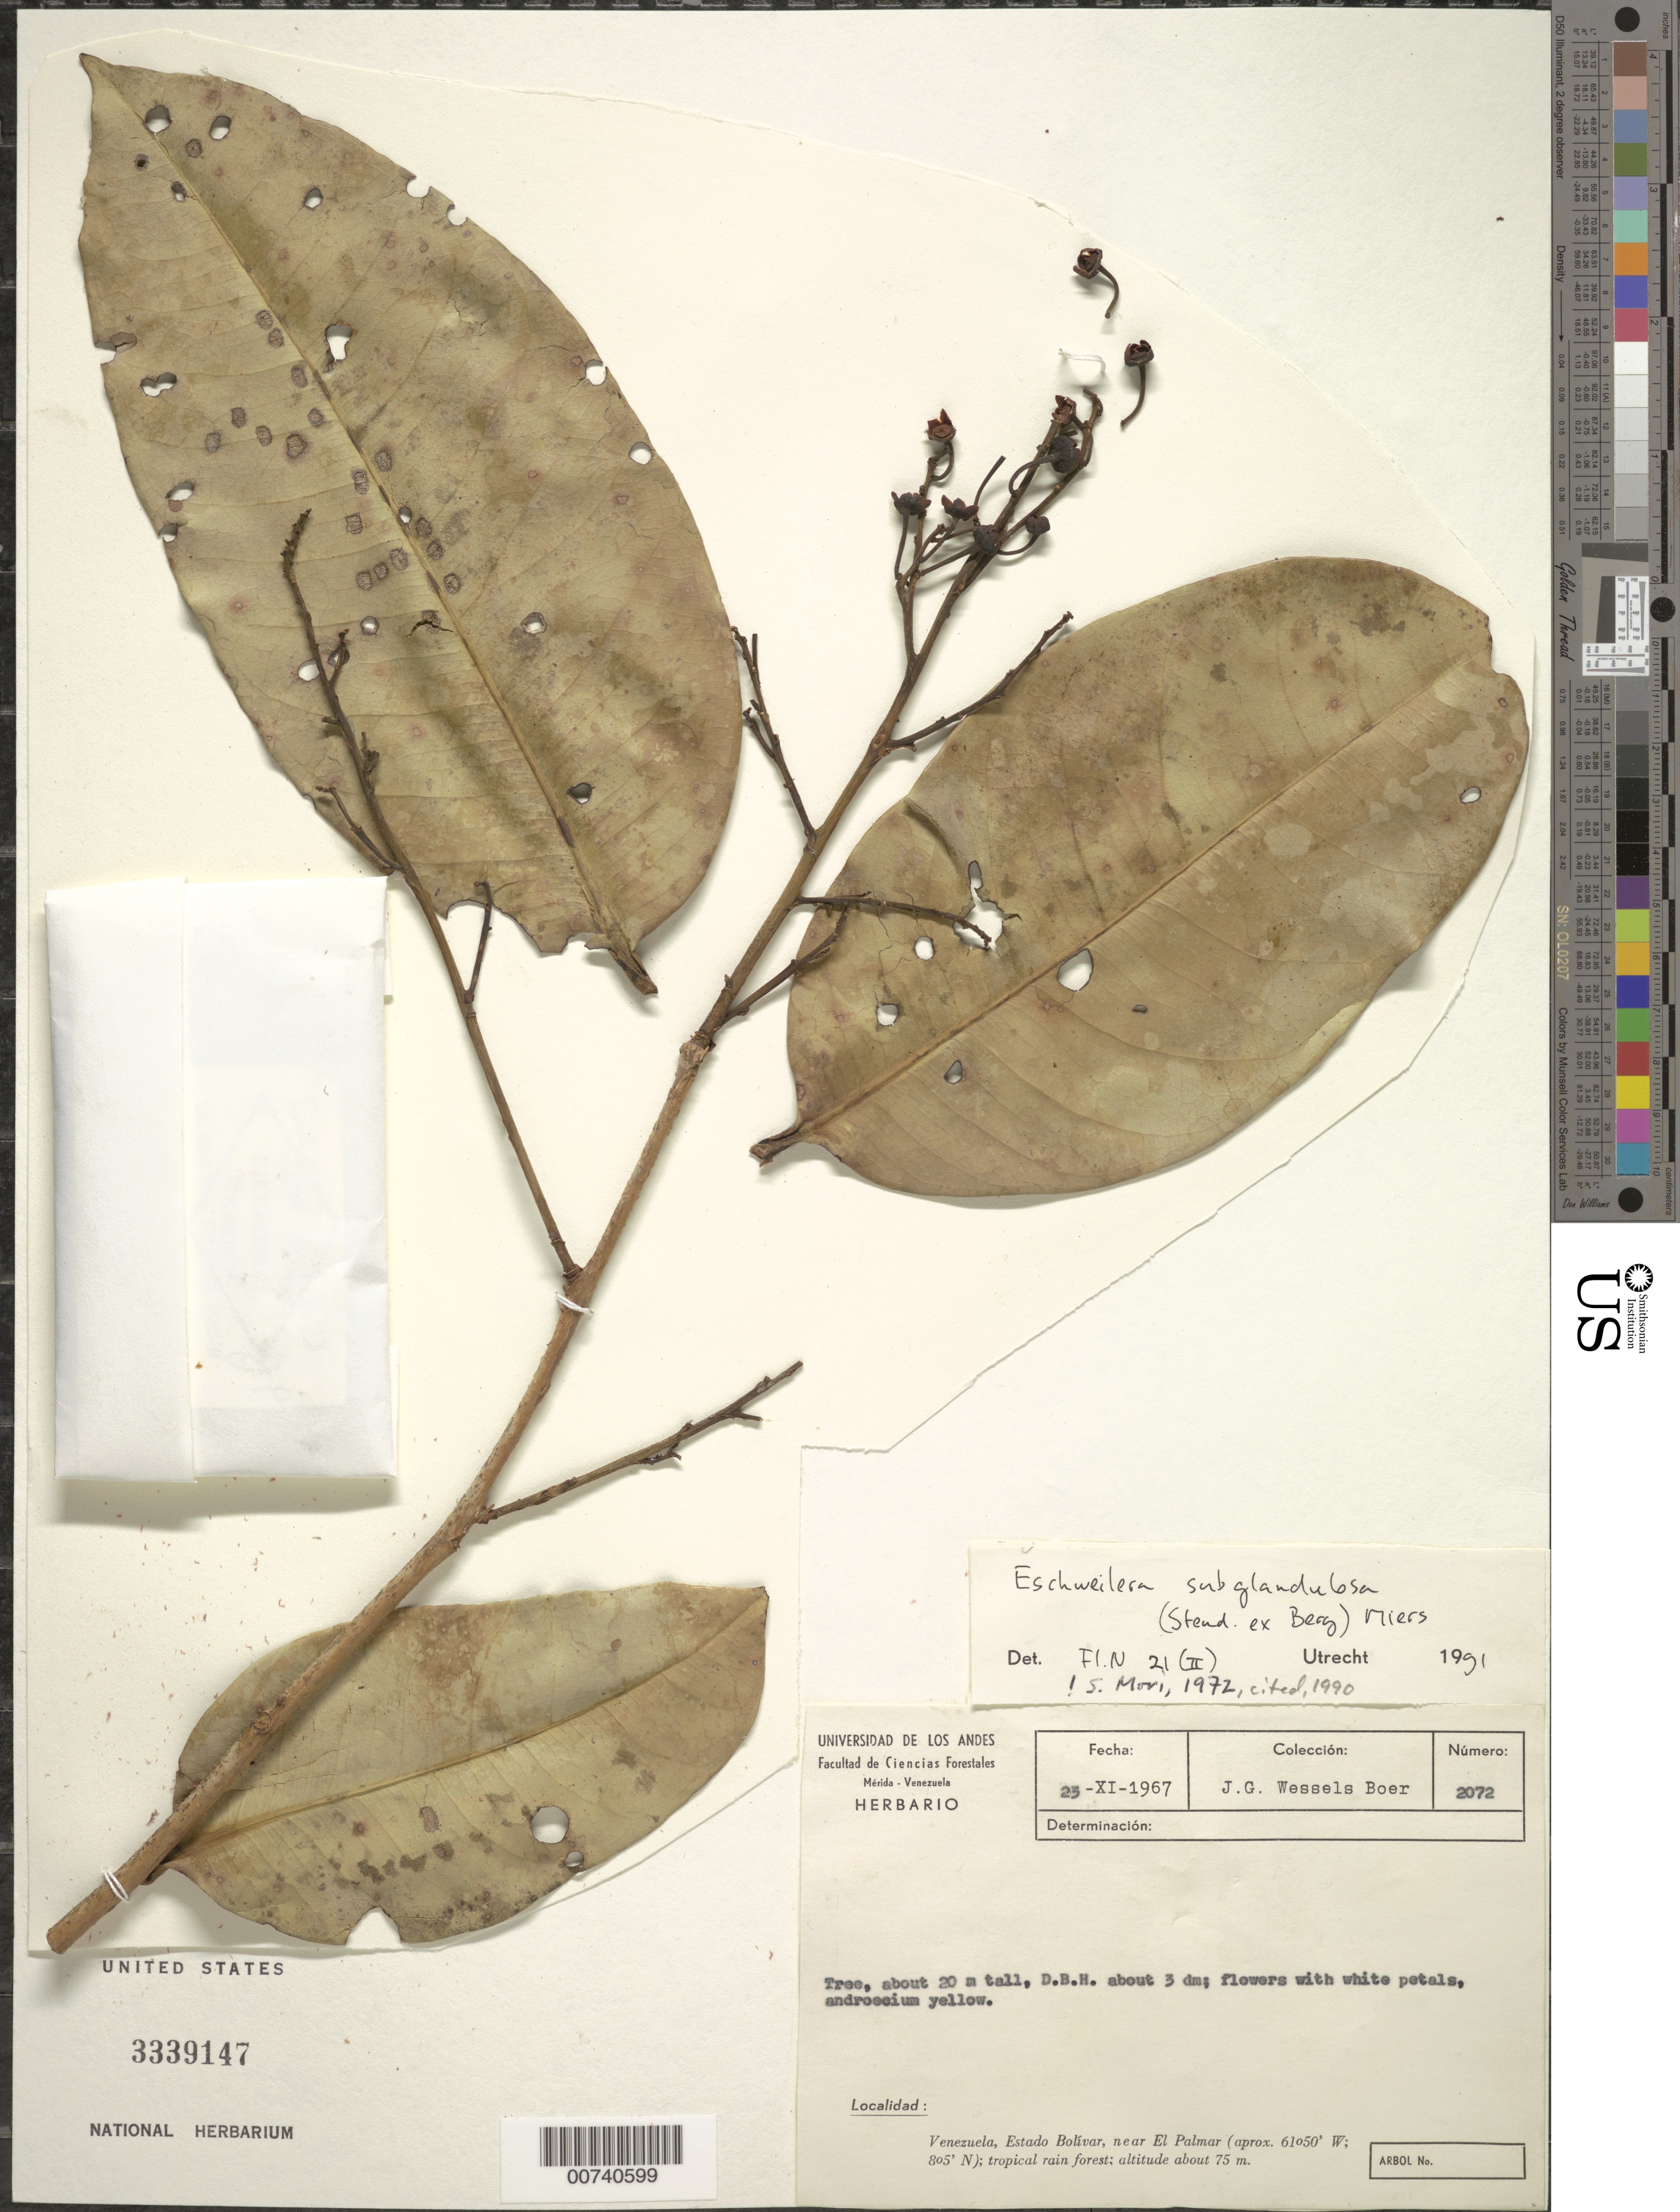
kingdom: Plantae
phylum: Tracheophyta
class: Magnoliopsida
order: Ericales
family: Lecythidaceae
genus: Eschweilera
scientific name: Eschweilera subglandulosa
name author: (Steud. ex Berg) Miers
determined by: Mori, Scott A.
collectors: J. G. Wessels Boer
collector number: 2072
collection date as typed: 23-Nov-67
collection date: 1967-11-23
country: Venezuela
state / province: Bolívar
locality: El Palmar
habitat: Tropical rainforest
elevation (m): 75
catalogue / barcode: US 3339147